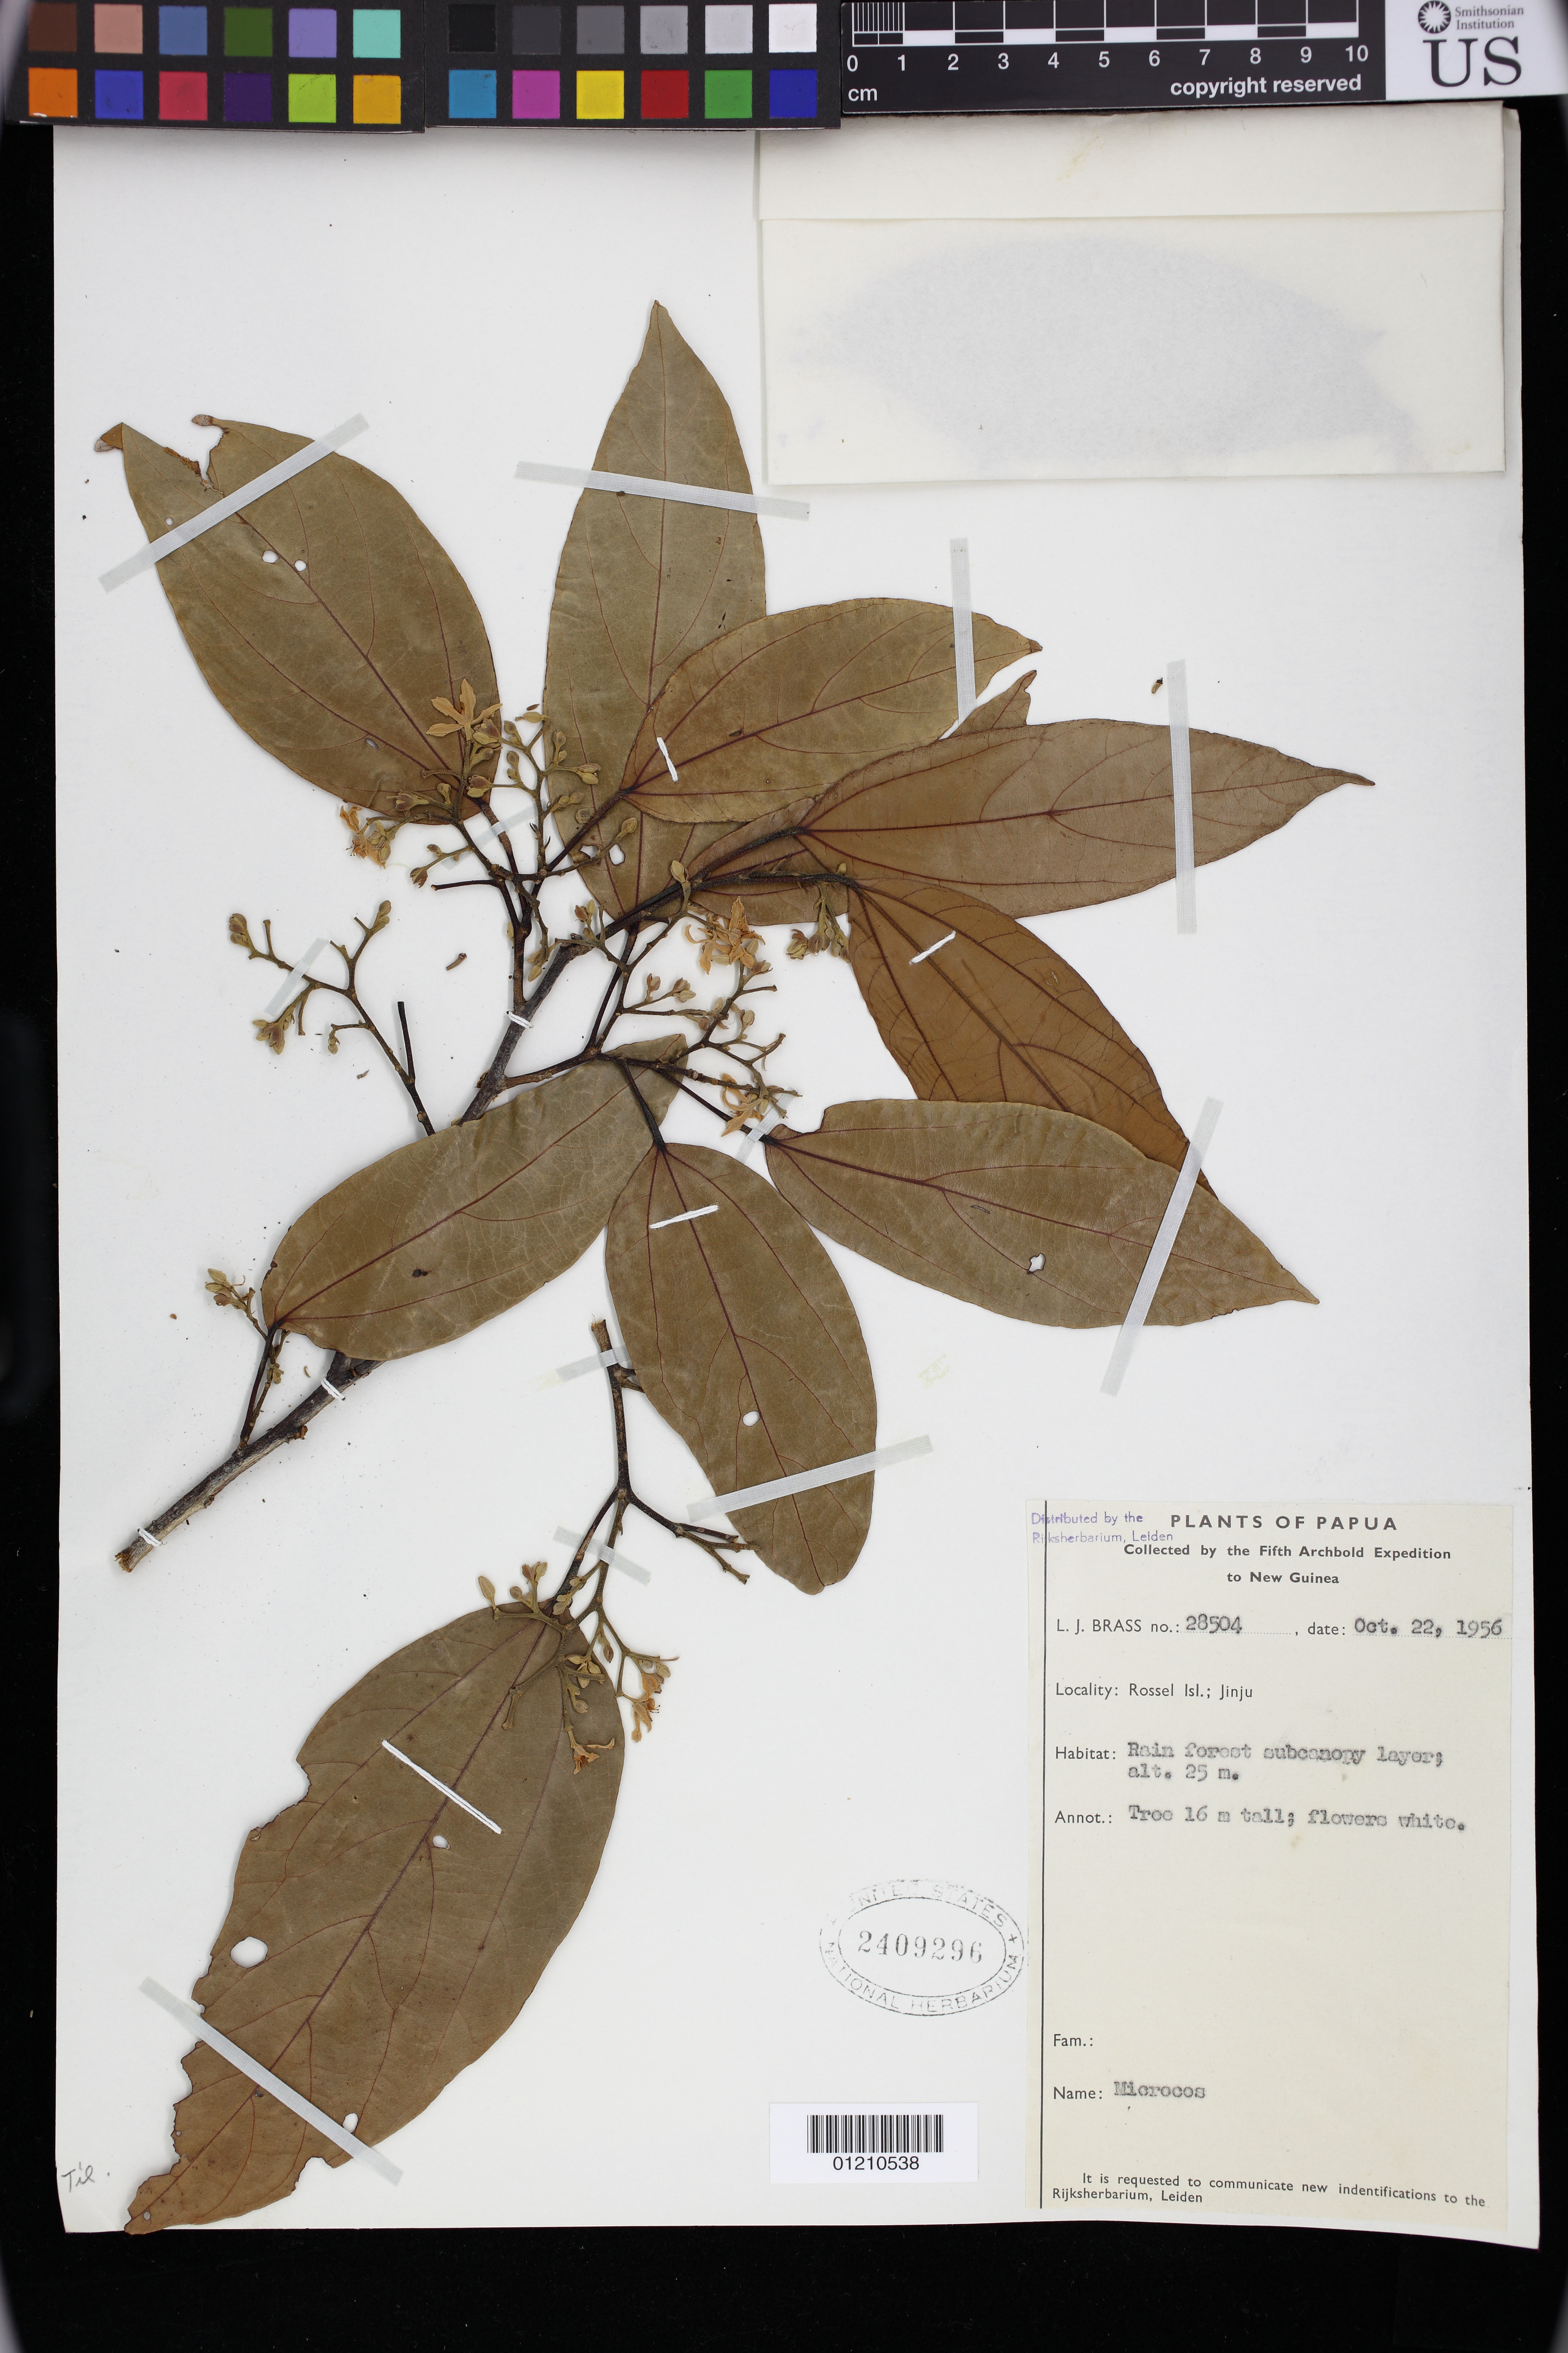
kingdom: Plantae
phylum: Tracheophyta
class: Magnoliopsida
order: Malvales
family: Malvaceae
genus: Microcos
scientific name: Microcos sp.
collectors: L. J. Brass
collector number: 28504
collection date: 1956-10-22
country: Papua New Guinea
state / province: Rossel Island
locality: Jinju, rainforest subcanopy layer.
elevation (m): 25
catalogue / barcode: US 2409296